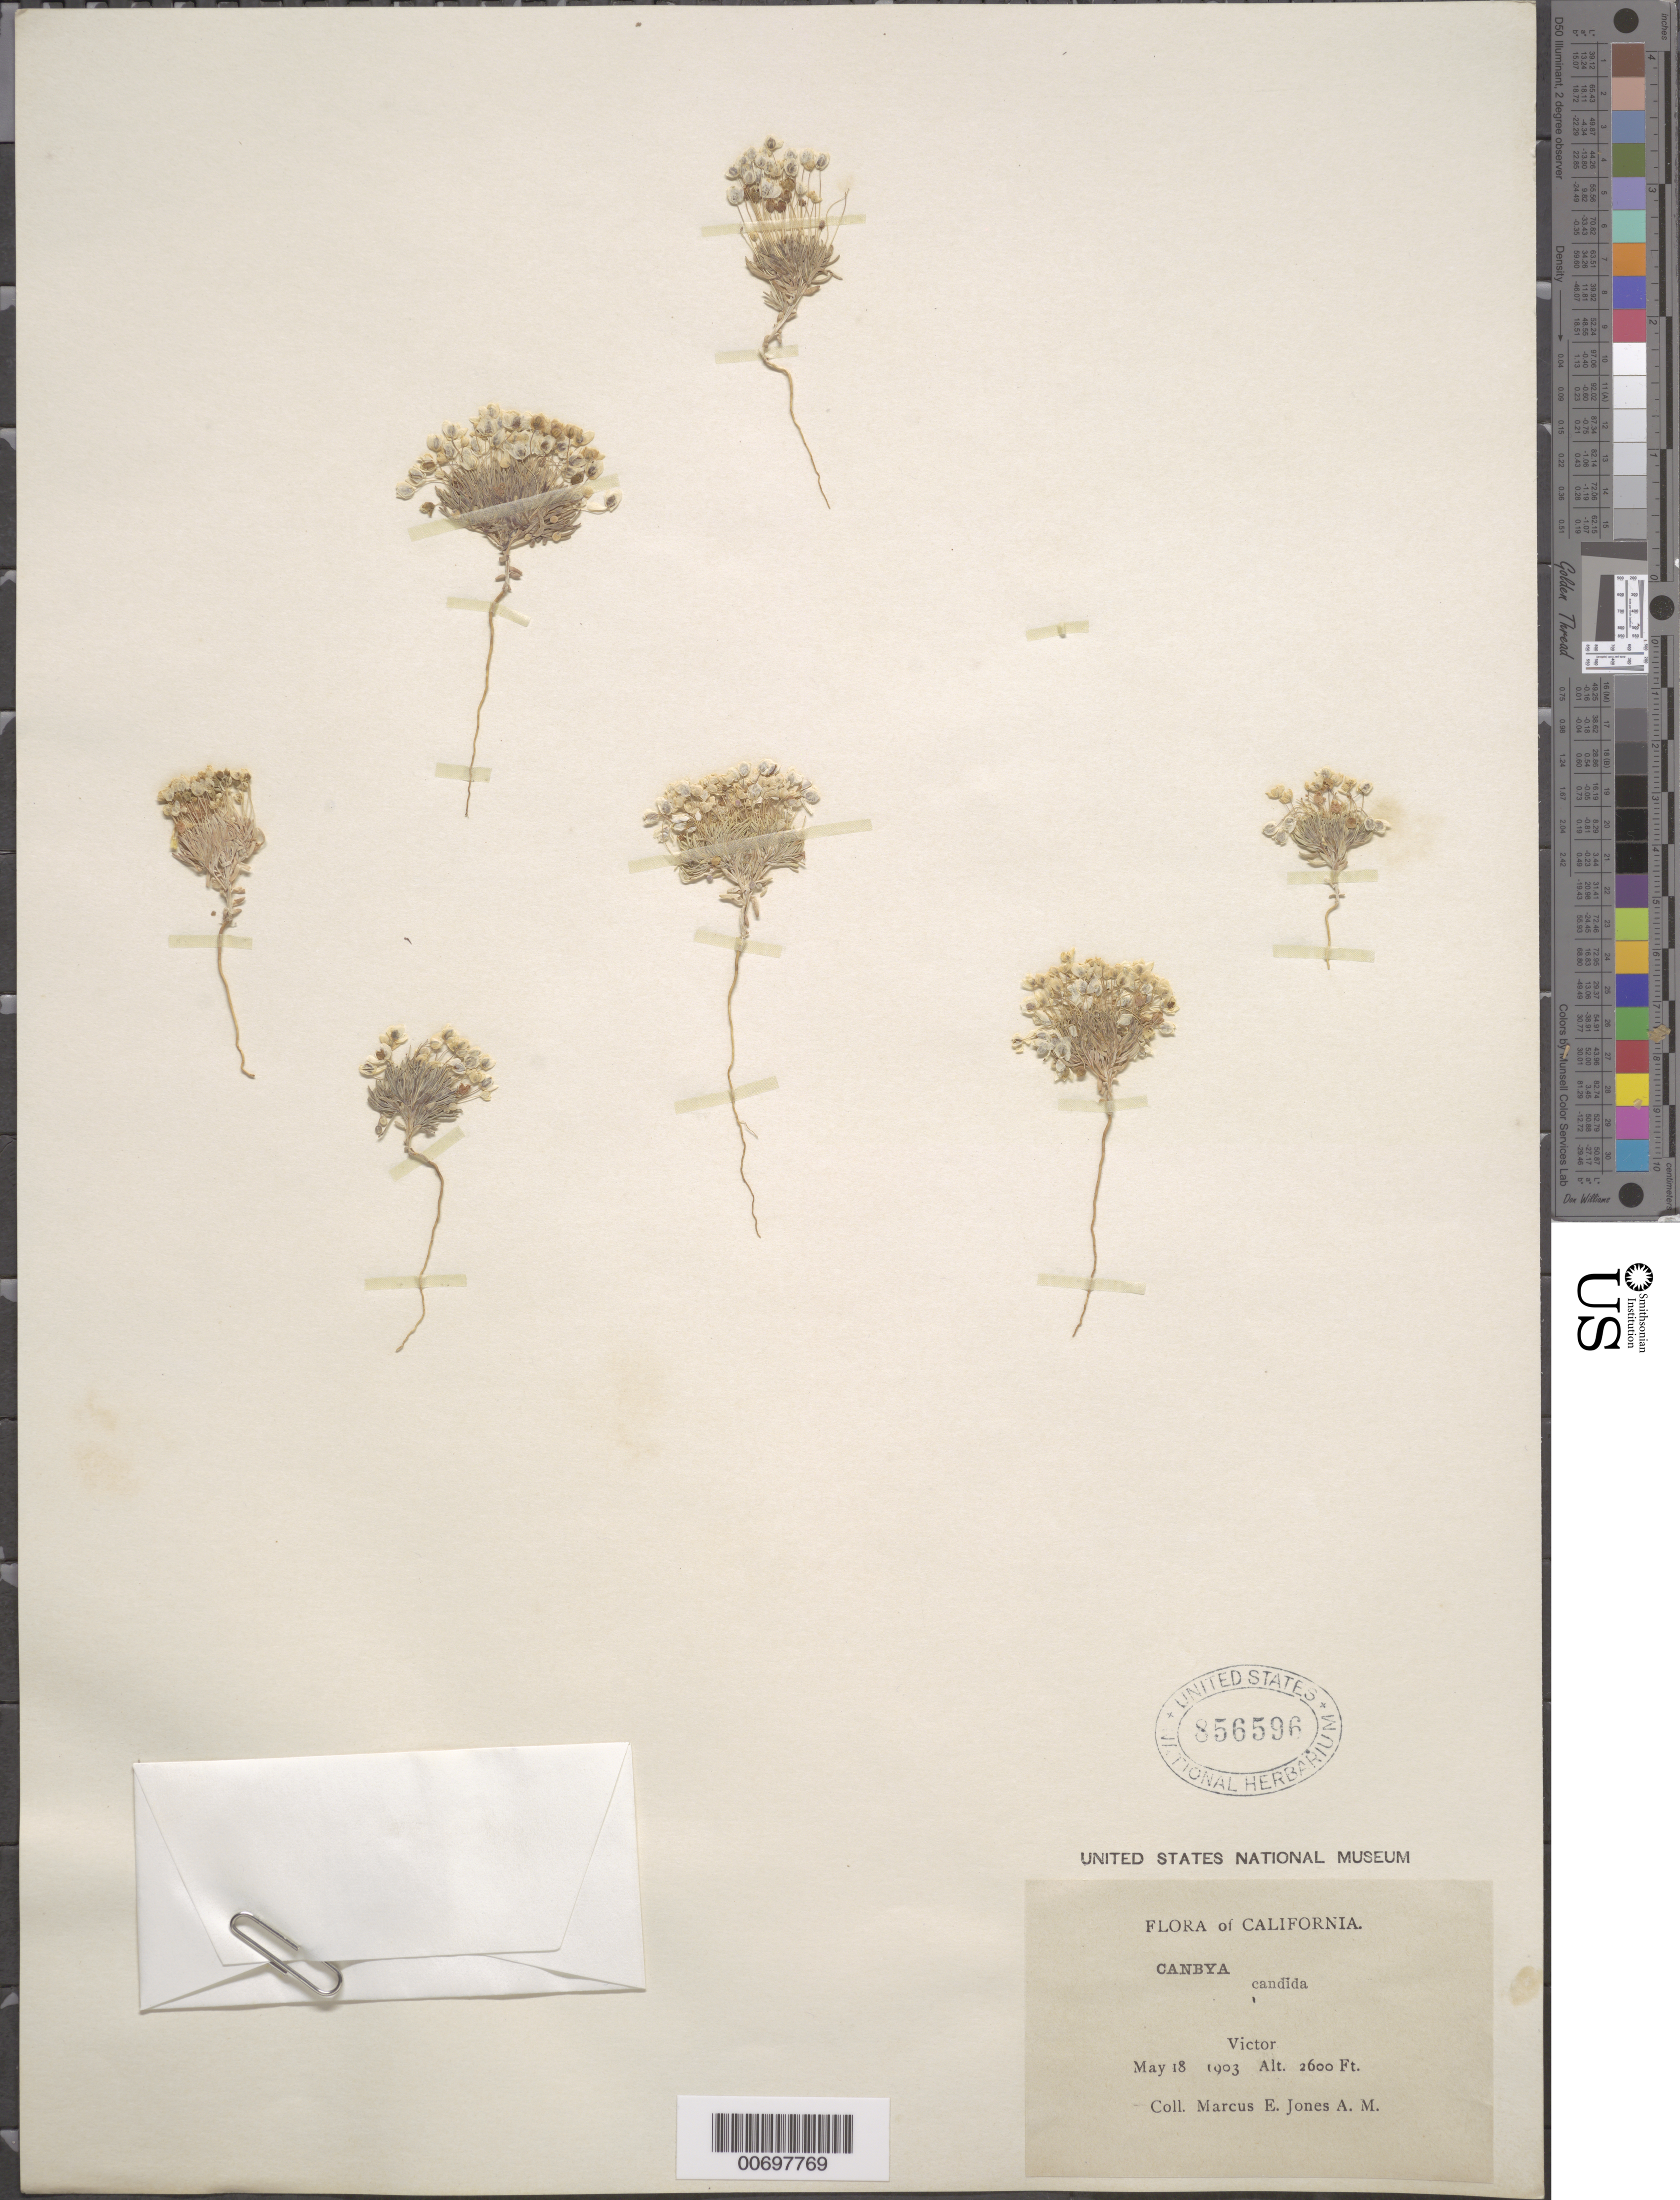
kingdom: Plantae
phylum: Tracheophyta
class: Magnoliopsida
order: Ranunculales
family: Papaveraceae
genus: Canbya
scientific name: Canbya candida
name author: Parry ex A. Gray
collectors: M. E. Jones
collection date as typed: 18 May 1903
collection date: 1903-05-18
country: United States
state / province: California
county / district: San Joaquin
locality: Victor.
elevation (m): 792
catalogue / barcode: US 856596